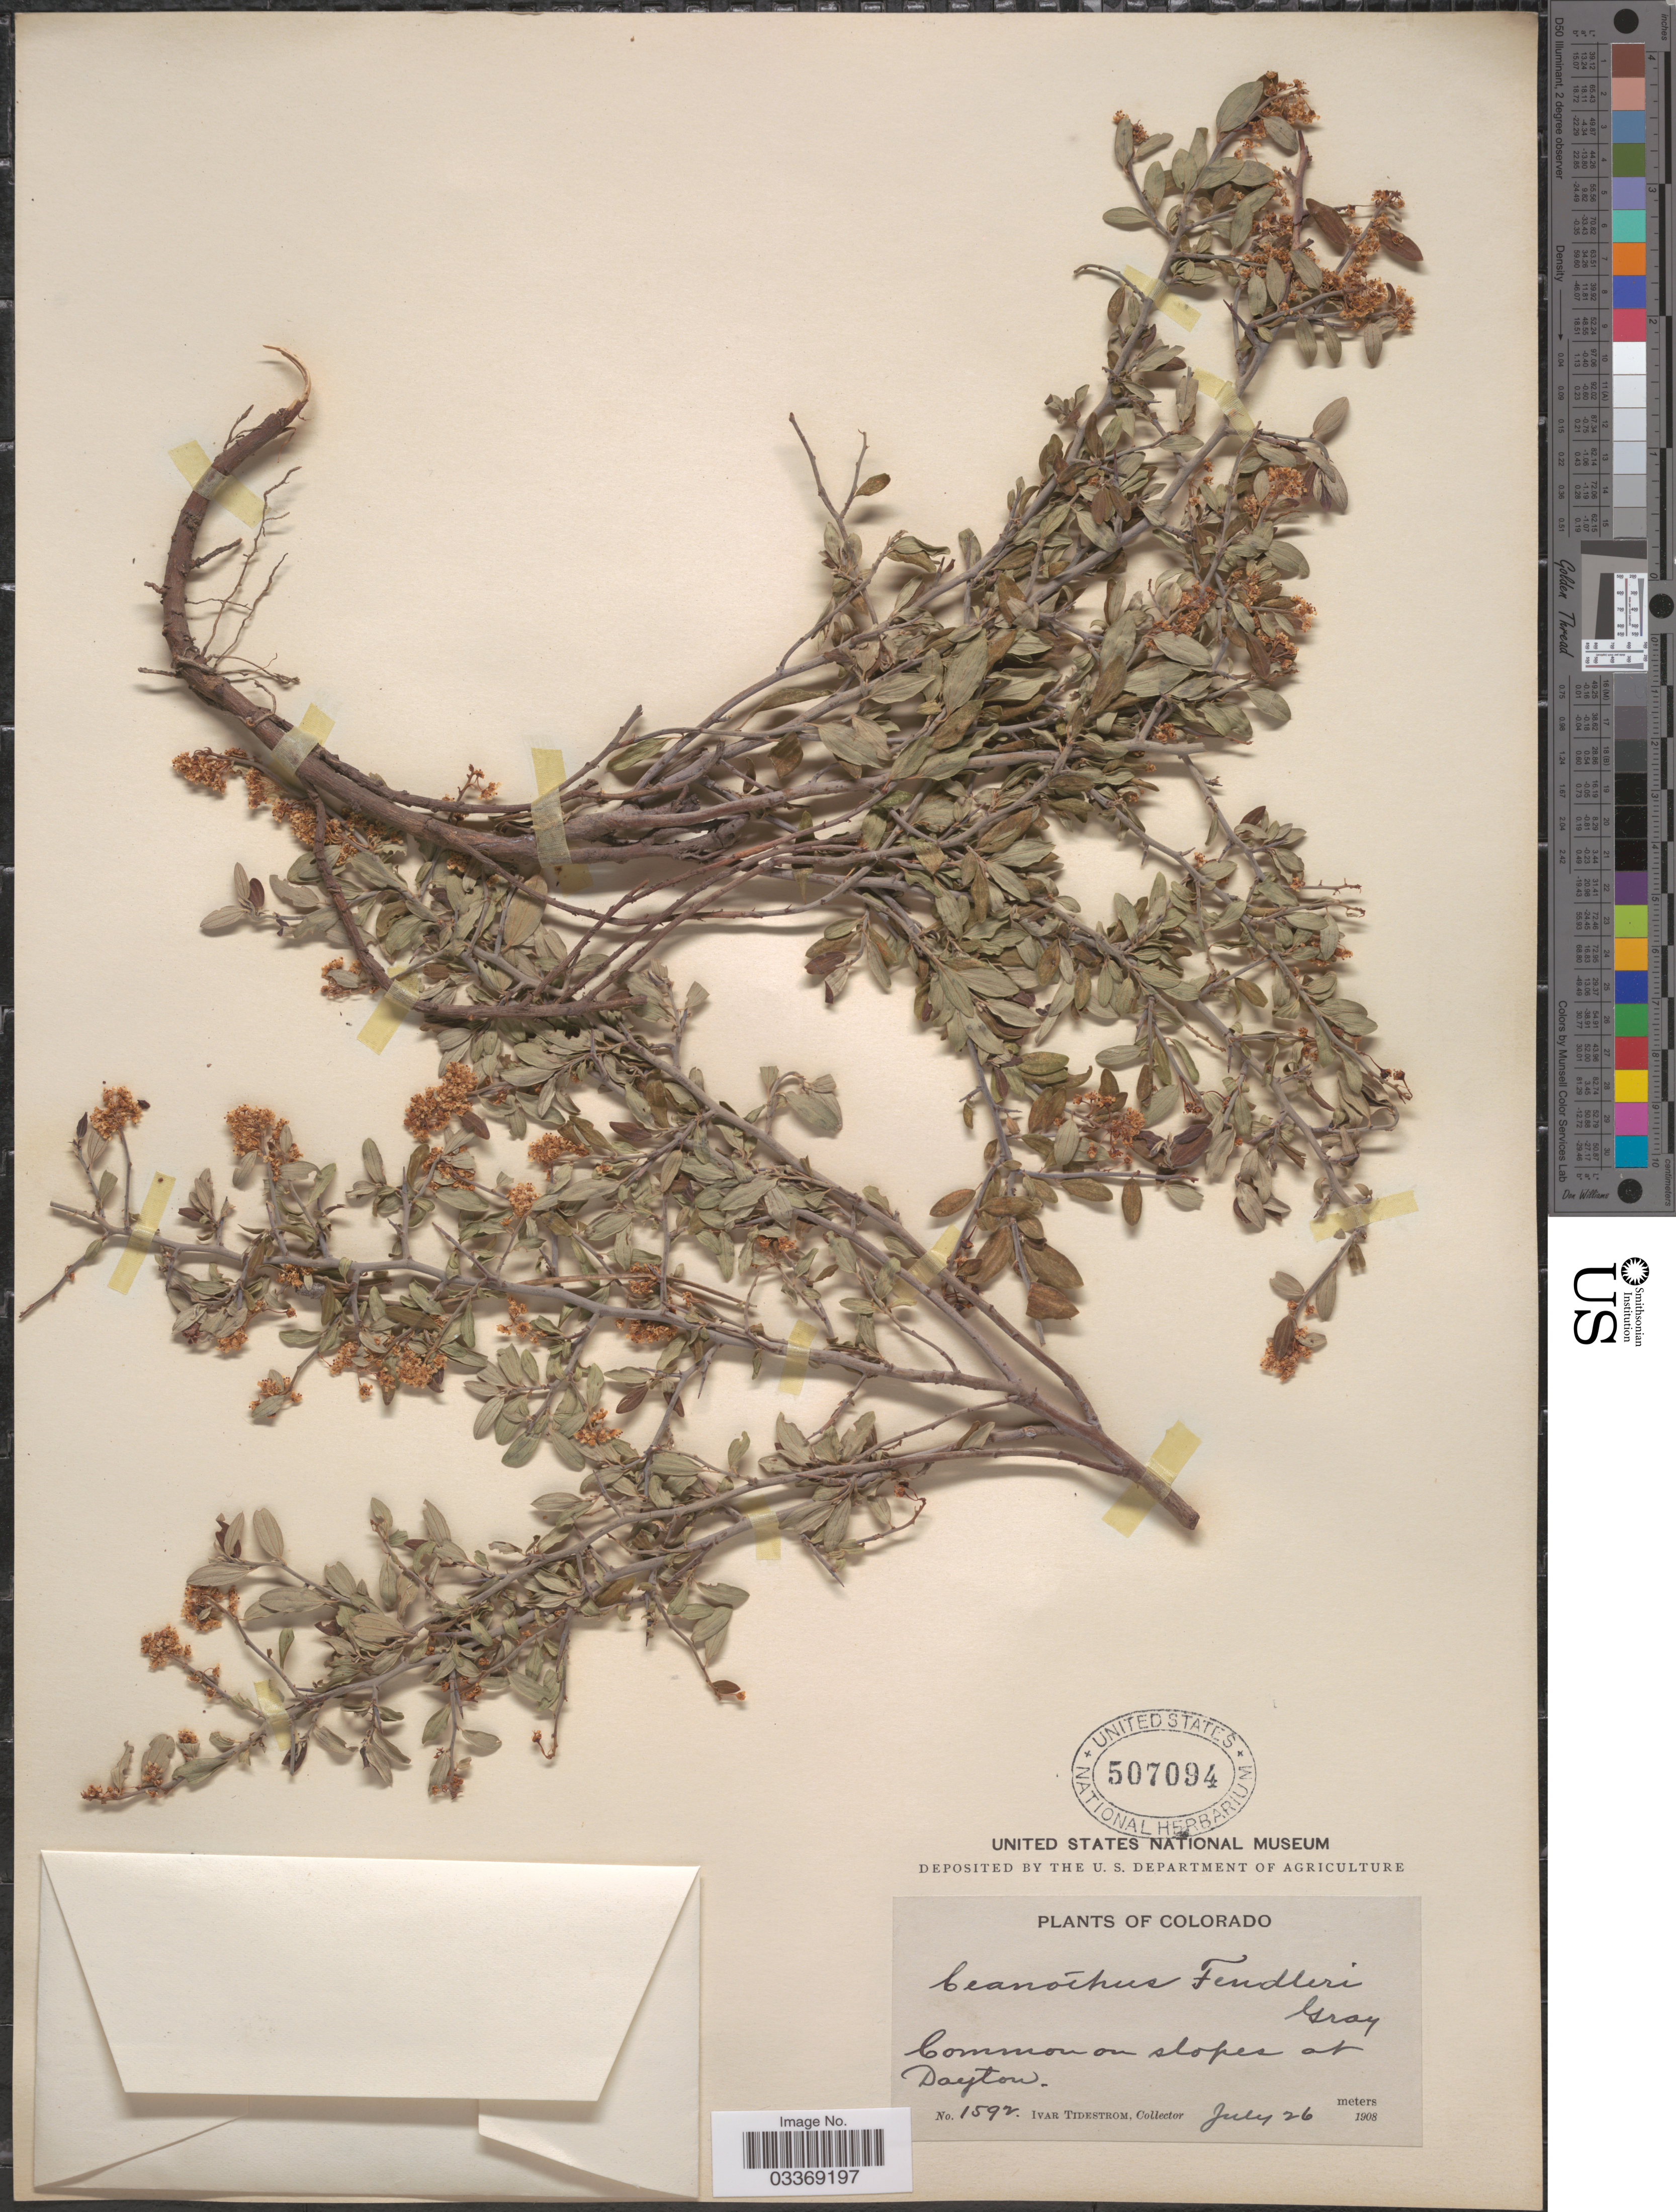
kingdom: Plantae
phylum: Tracheophyta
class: Magnoliopsida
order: Rosales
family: Rhamnaceae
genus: Ceanothus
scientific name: Ceanothus fendleri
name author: A. Gray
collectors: I. F. Tidestrom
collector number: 1592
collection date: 1908-07-26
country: United States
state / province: Colorado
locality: Common on slopes at Dayton.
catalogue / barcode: US 507094